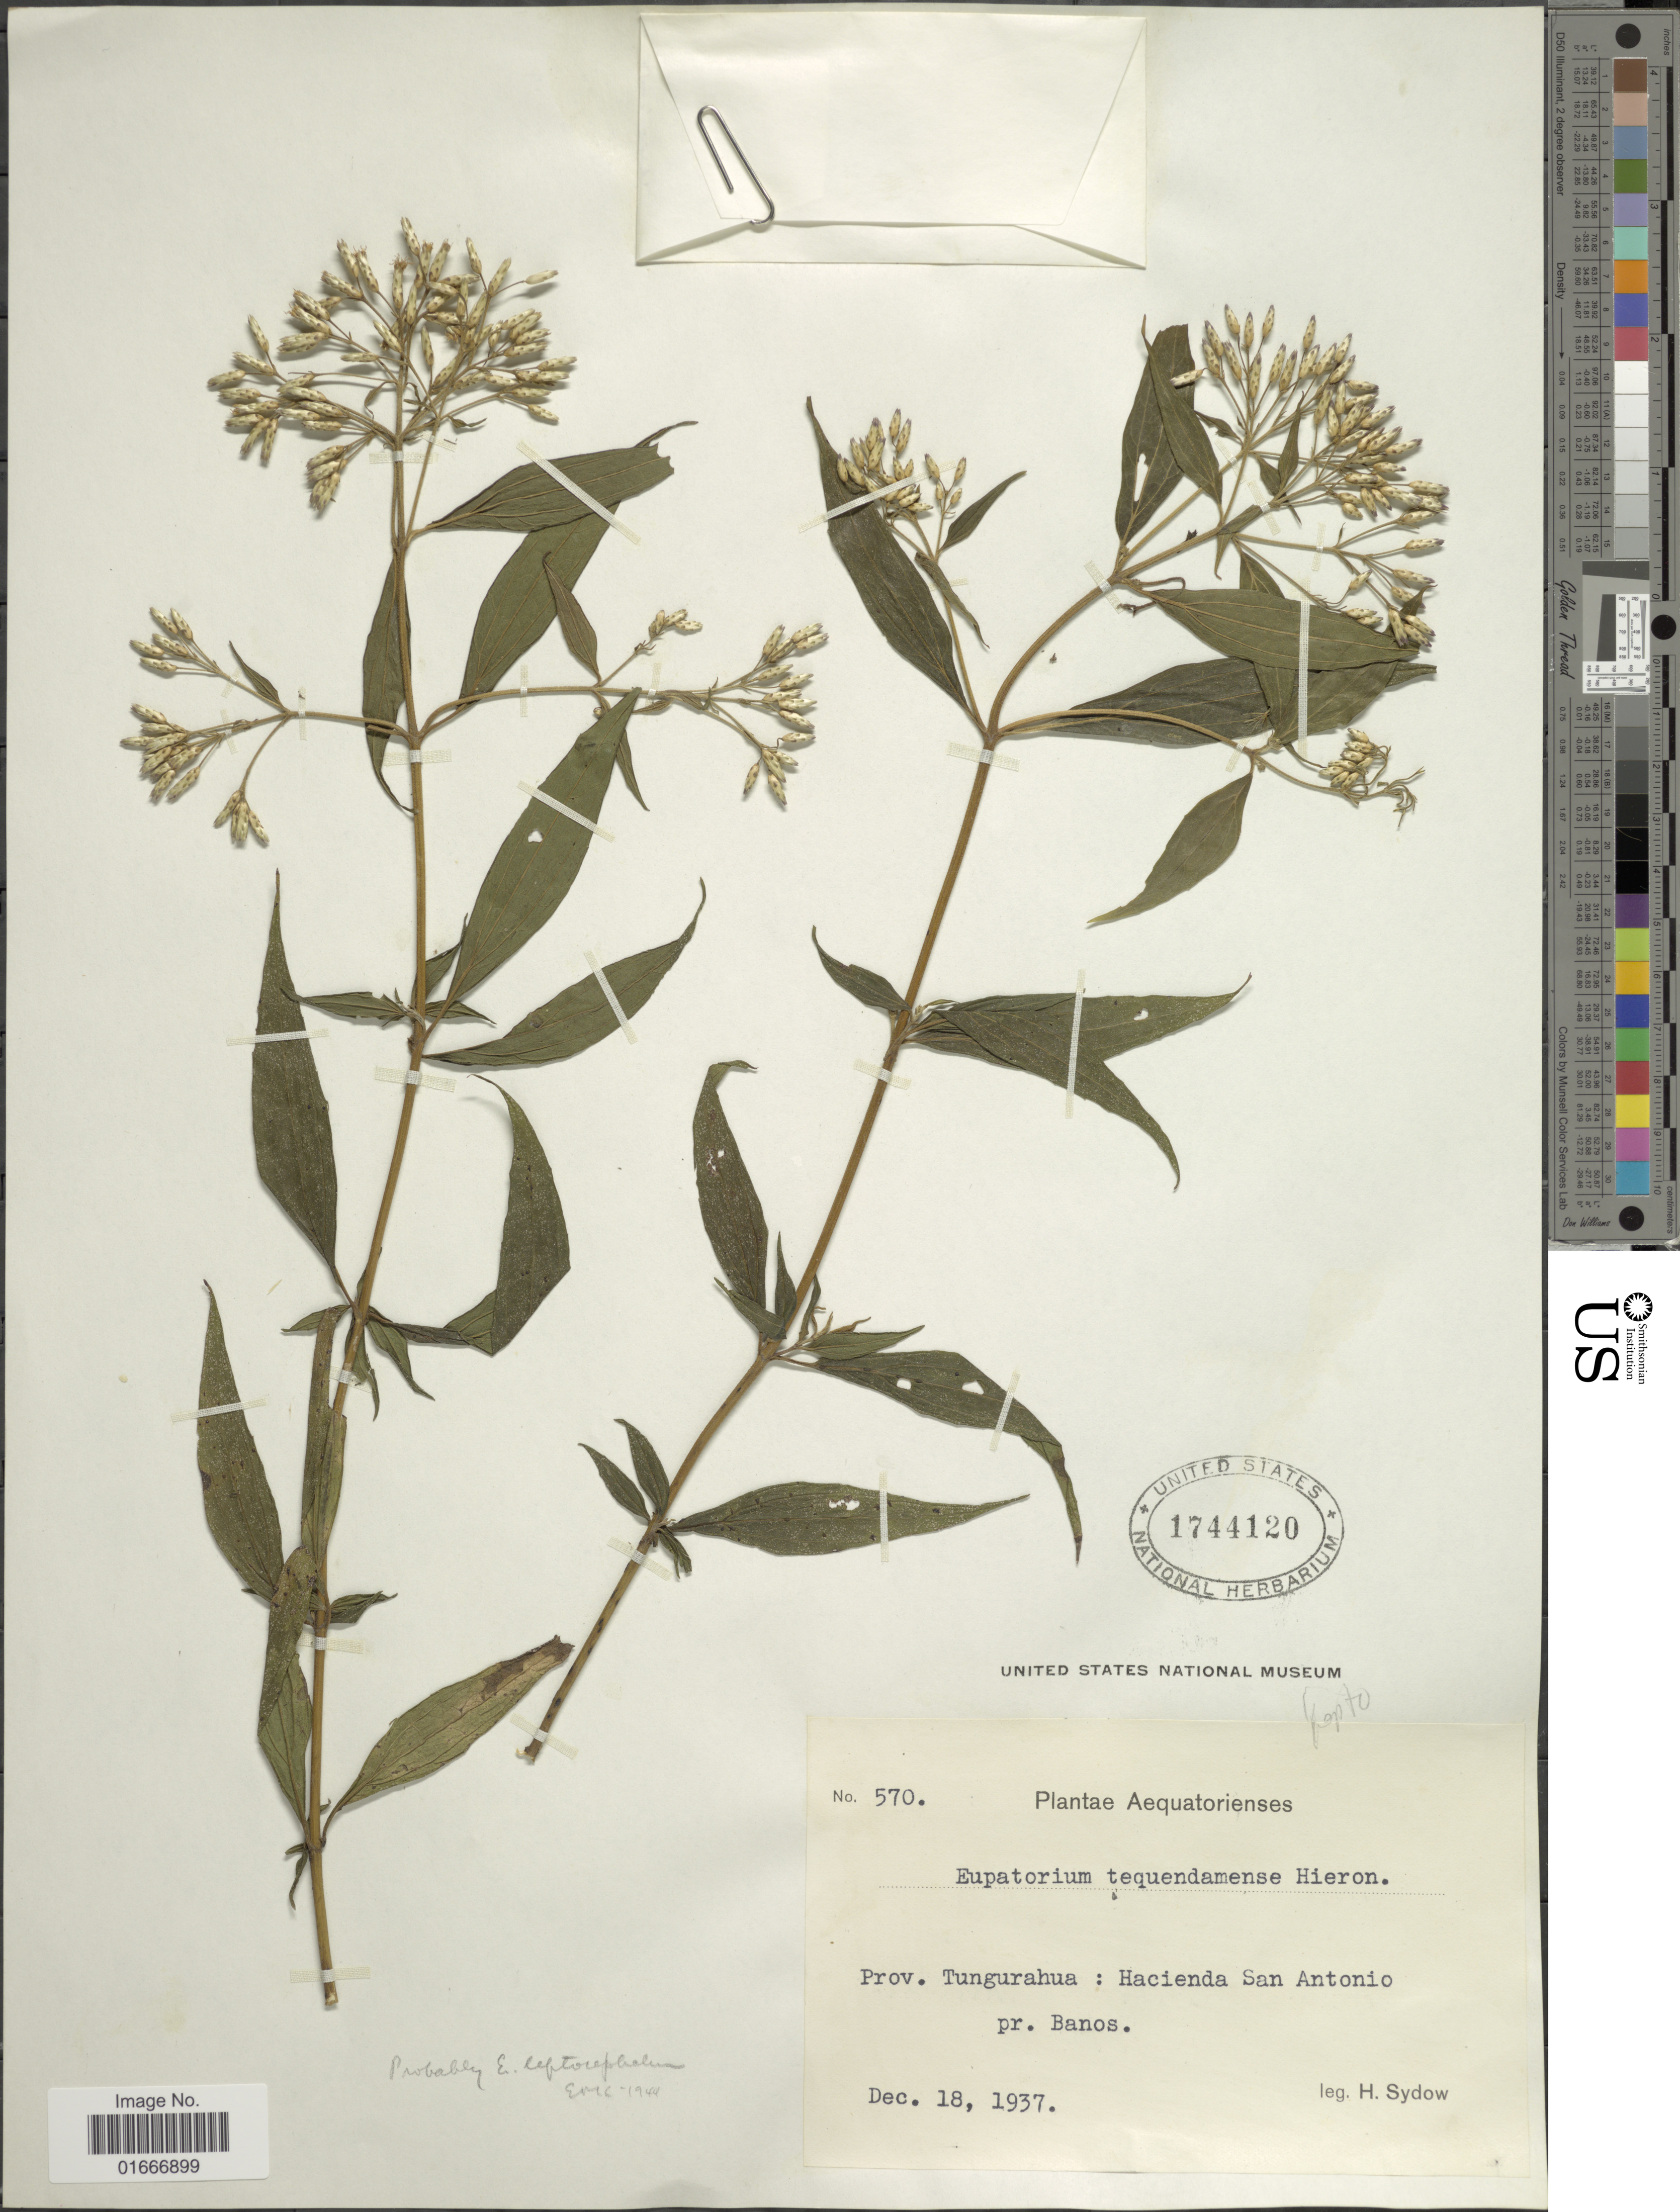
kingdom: Plantae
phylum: Tracheophyta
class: Magnoliopsida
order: Asterales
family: Asteraceae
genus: Chromolaena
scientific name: Chromolaena leptocephala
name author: (DC.) R.M. King & H. Rob.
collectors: H. Sydow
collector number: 570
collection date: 1937-12-18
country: Ecuador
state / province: Tungurahua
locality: Prov. Tungurahua: Hacienda San Antonio pr. Banos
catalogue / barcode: US 1744120